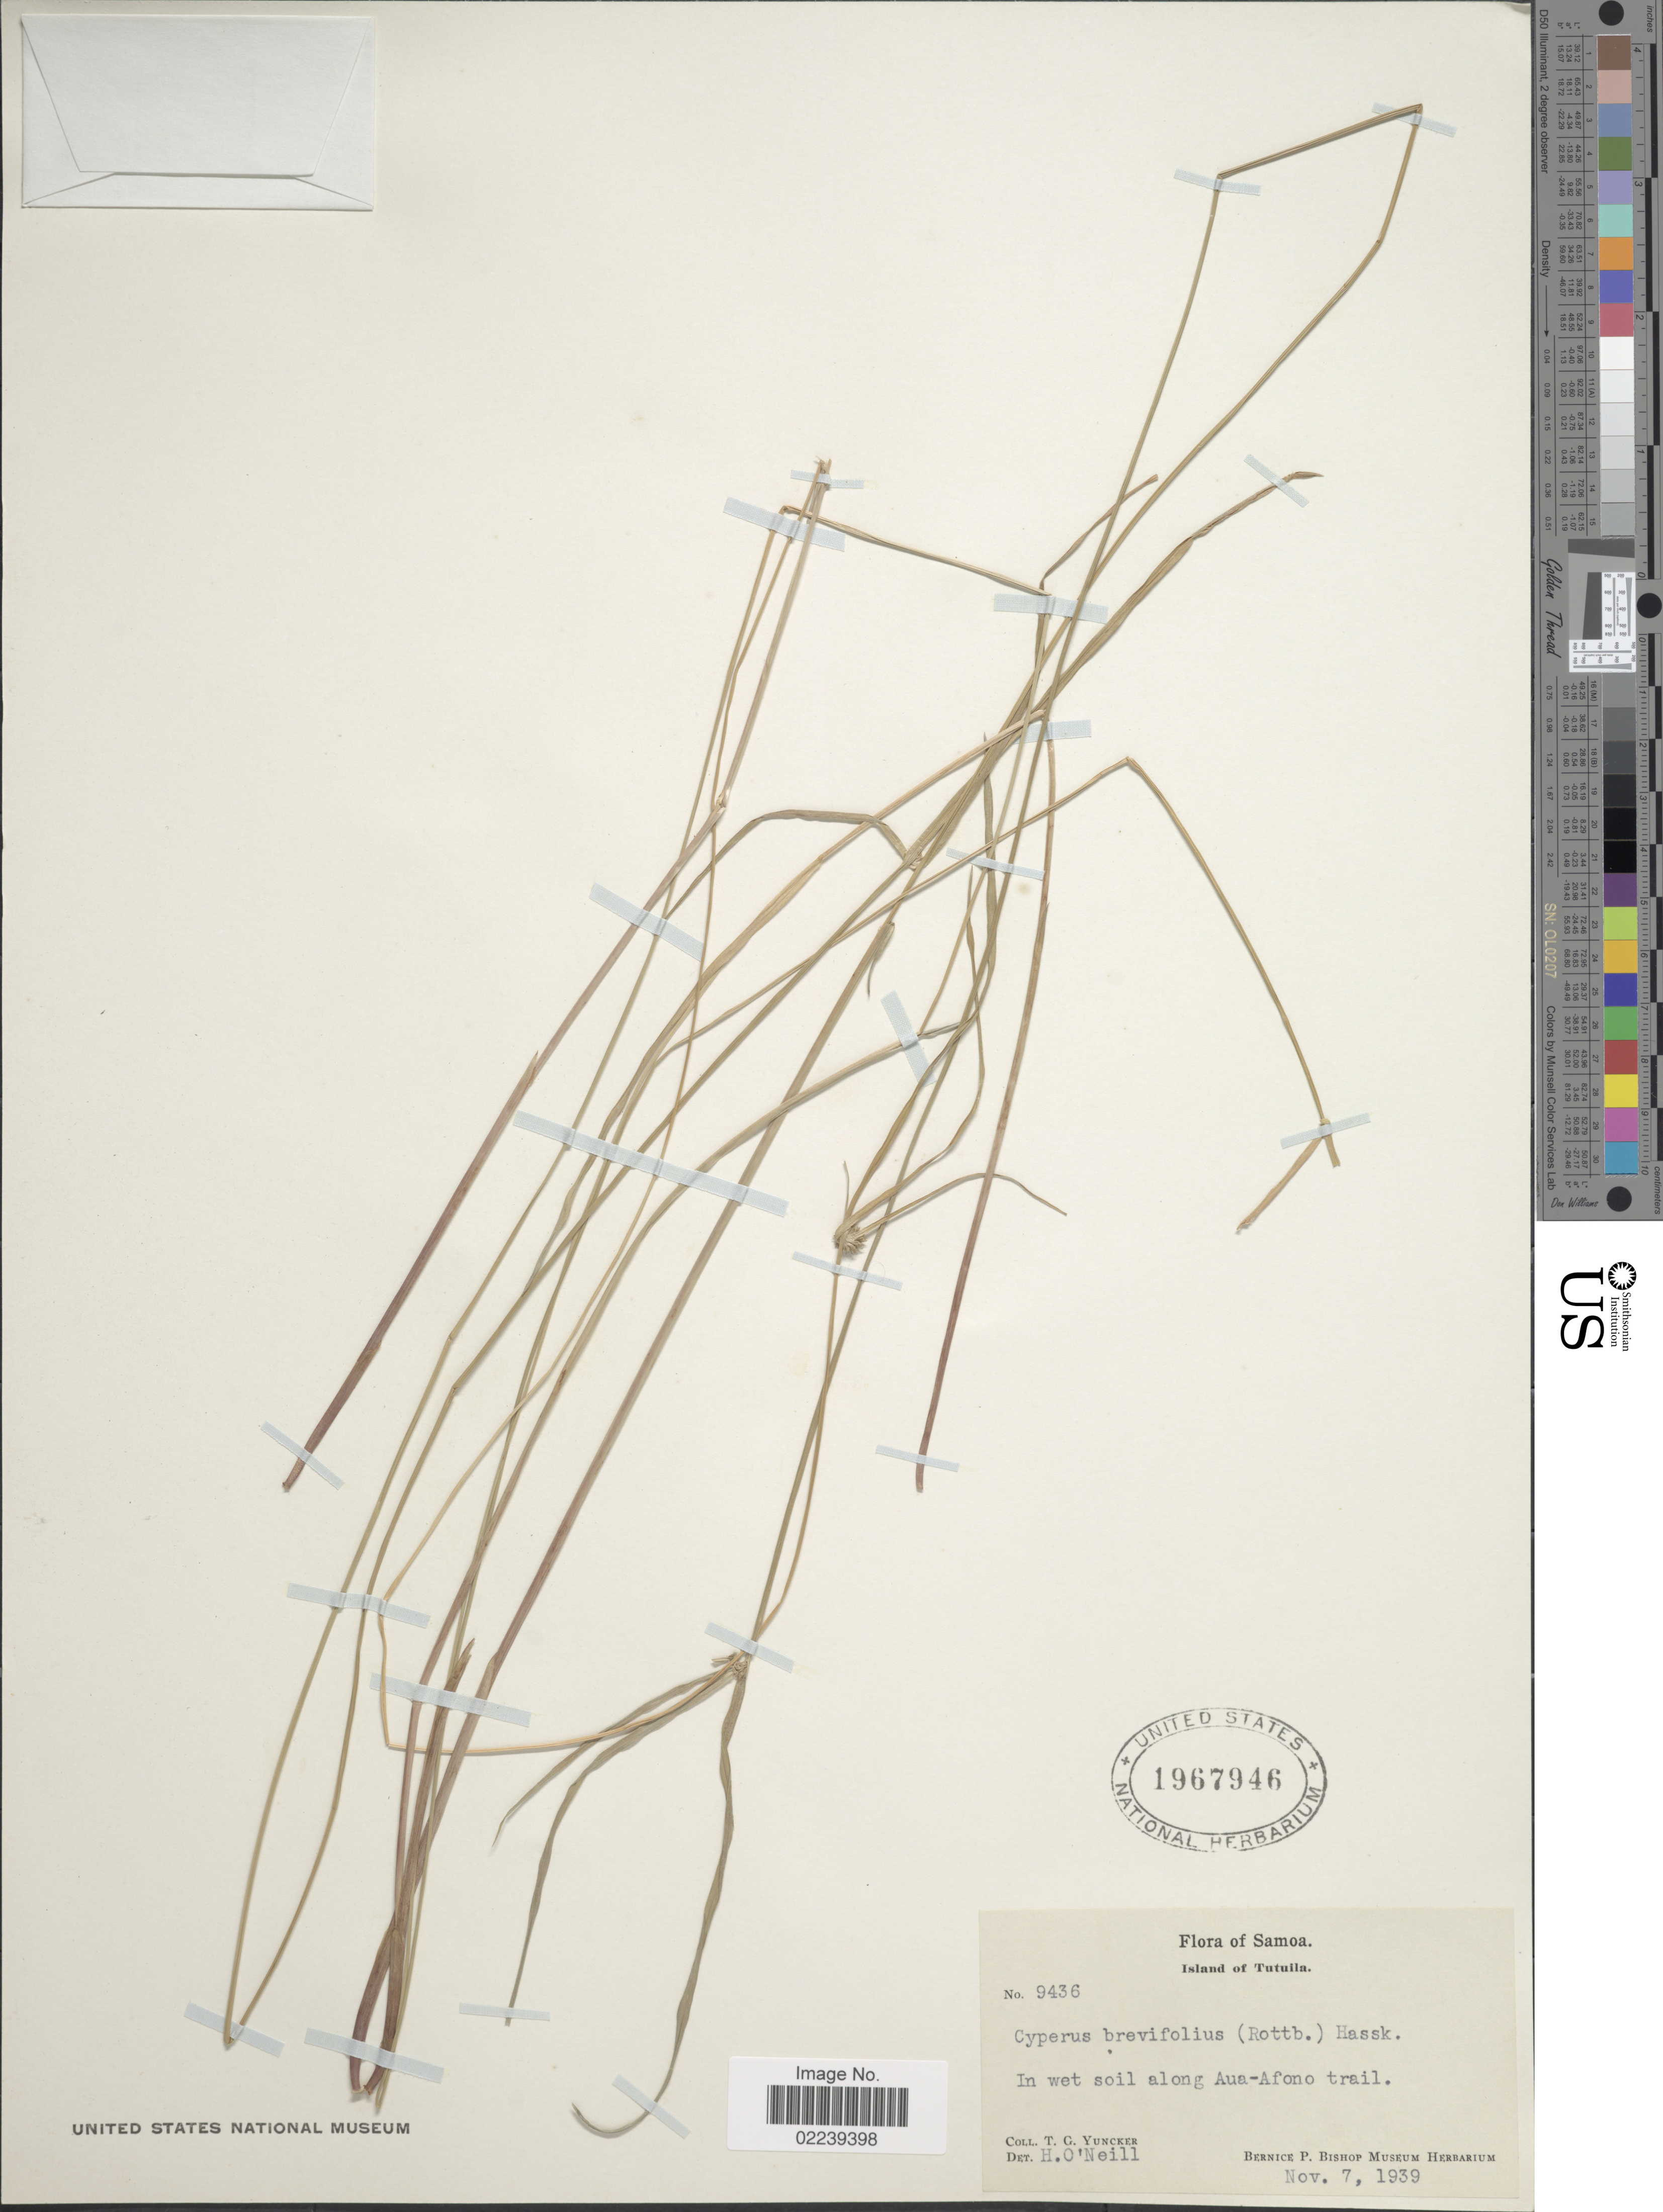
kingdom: Plantae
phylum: Tracheophyta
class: Liliopsida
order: Poales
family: Cyperaceae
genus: Cyperus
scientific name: Cyperus brevifolius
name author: (Rottb.) Hassk.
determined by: Strong, M. T., (US), Smithsonian Institution - National Museum of Natural History (UNITED STATES)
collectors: T. G. Yuncker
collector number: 9436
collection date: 1939-11-07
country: American Samoa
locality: Samoa, Island of Tutuila, In wet soil along Aua-Afono trail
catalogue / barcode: US 1967946